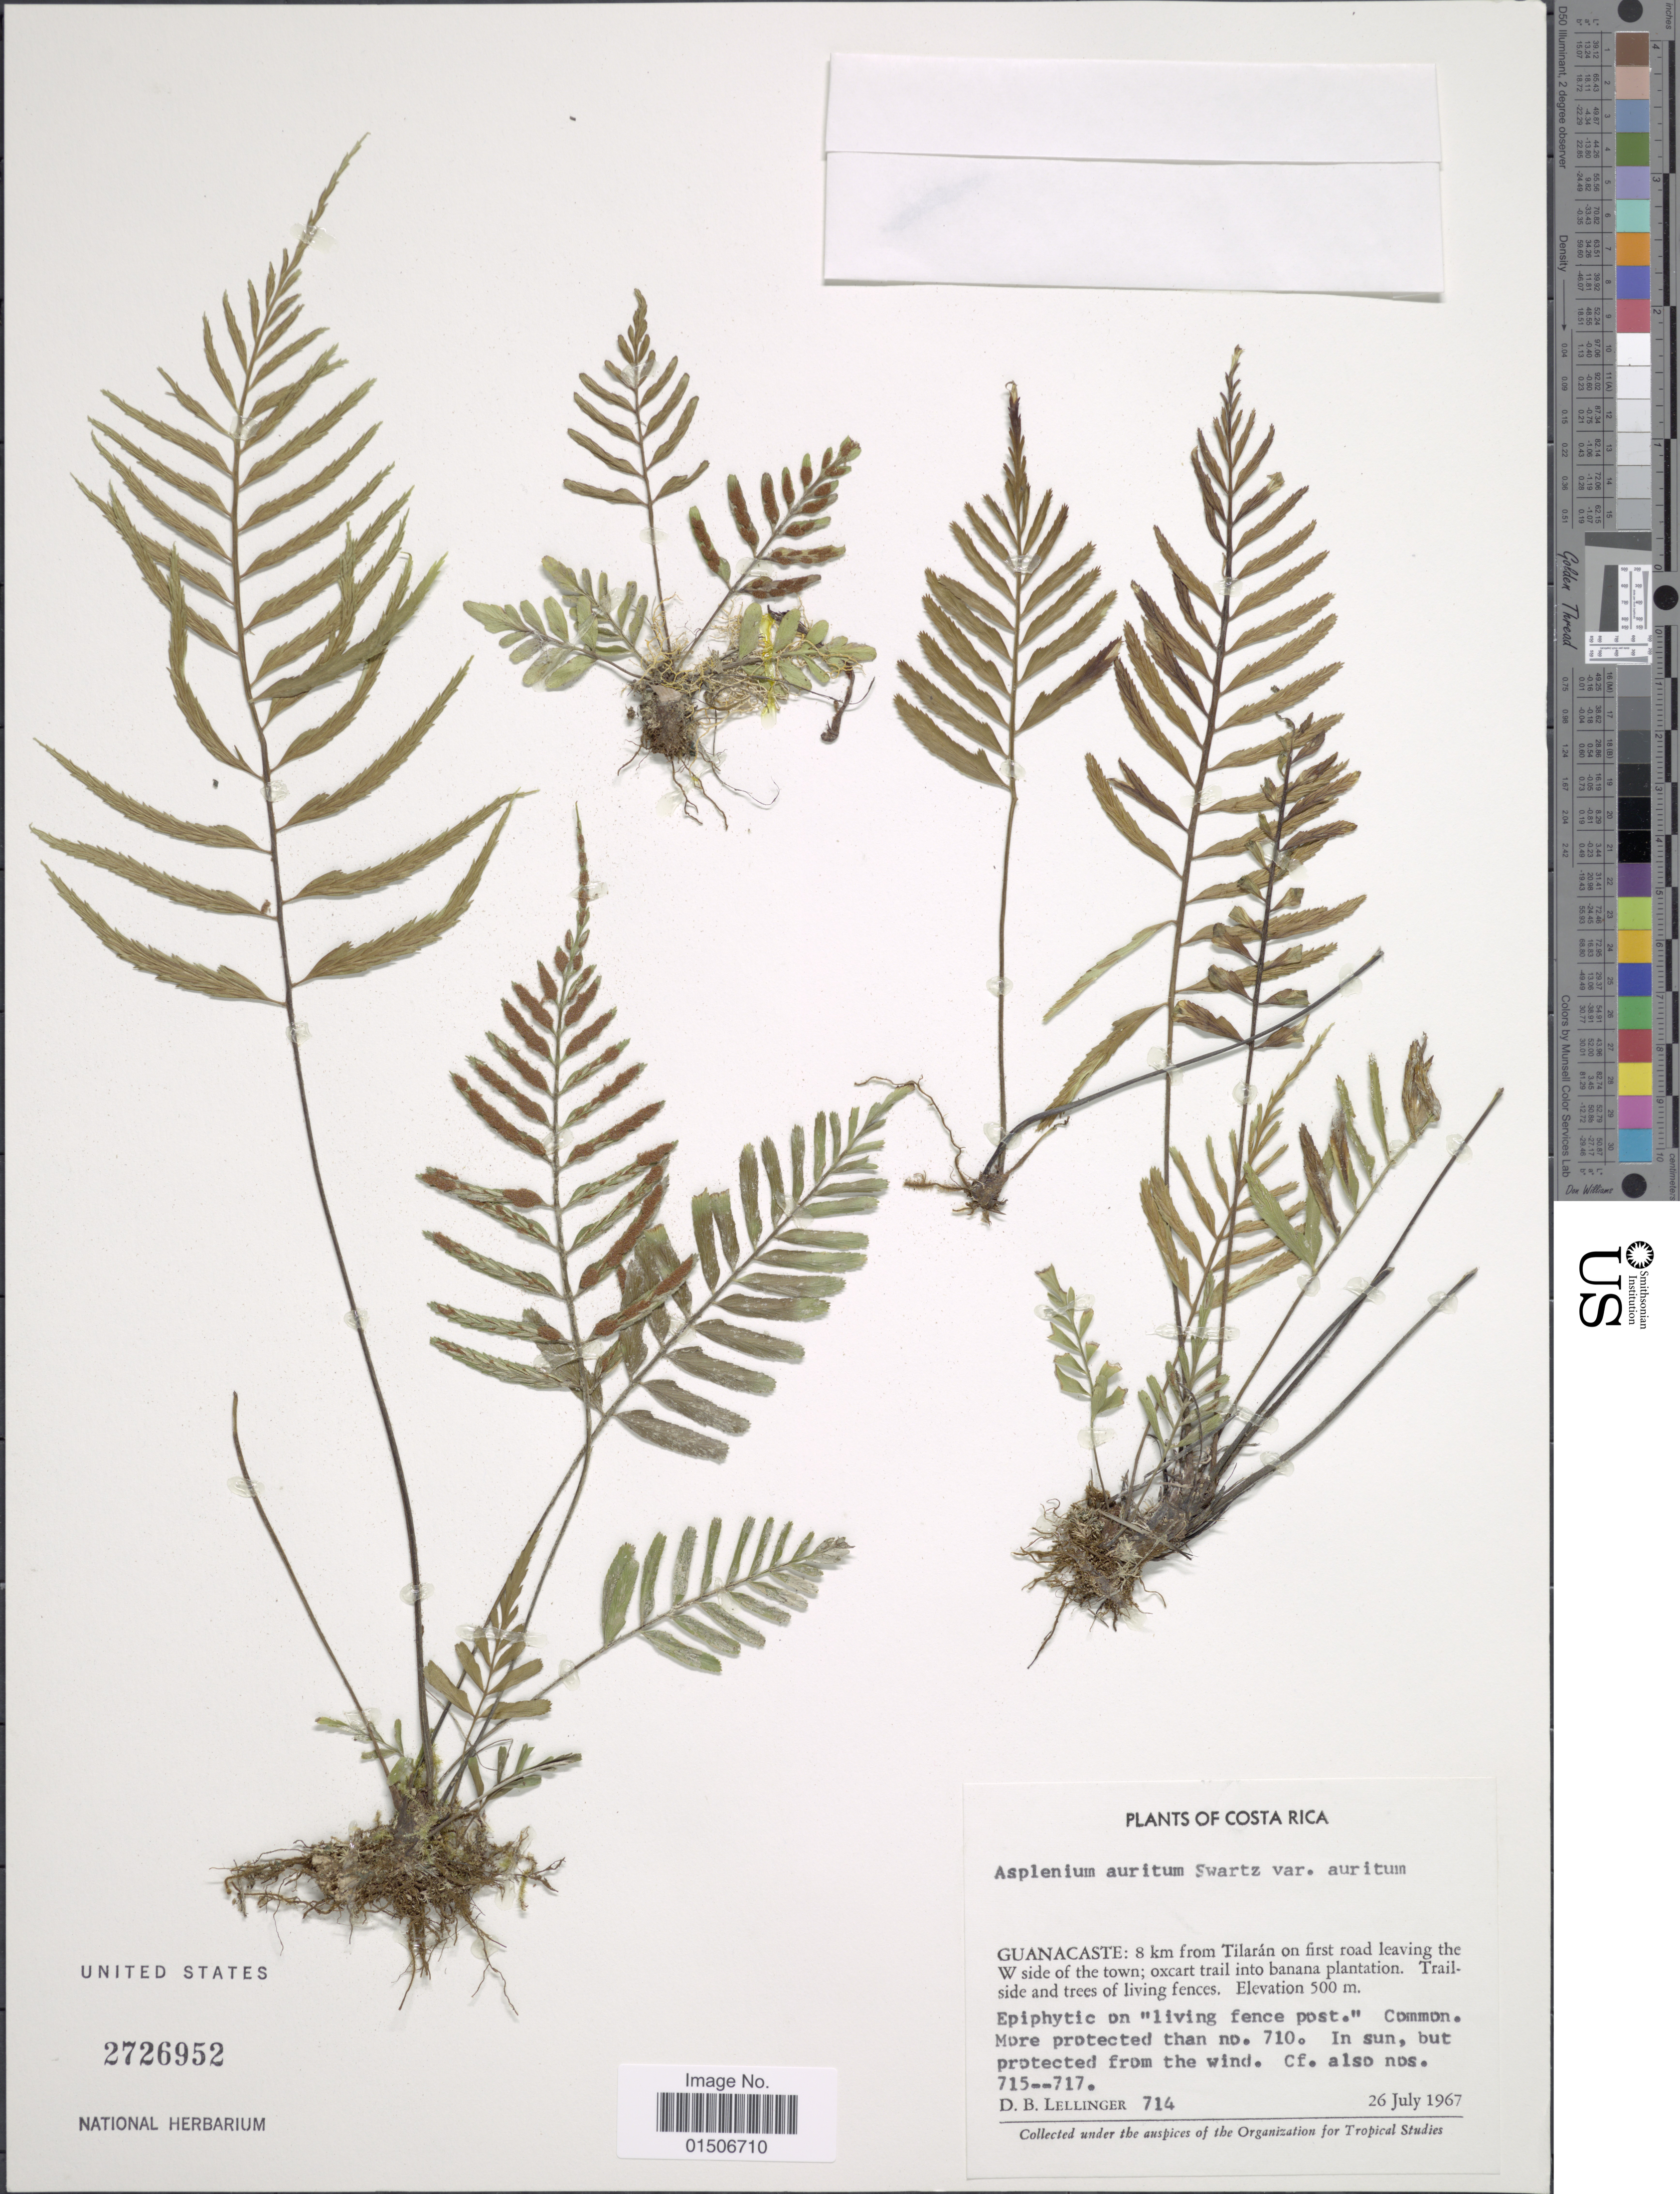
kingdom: Plantae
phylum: Tracheophyta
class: Polypodiopsida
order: Polypodiales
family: Aspleniaceae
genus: Asplenium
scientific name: Asplenium levyi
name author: E. Fourn.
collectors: D. B. Lellinger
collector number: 714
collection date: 1967-07-26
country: Costa Rica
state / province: Guanacaste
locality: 8 km from Tilarán on first road leaving the W side of the town; oxcrt trail into banana plantation. Trailside and trees of living fences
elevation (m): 500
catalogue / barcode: US 2726952